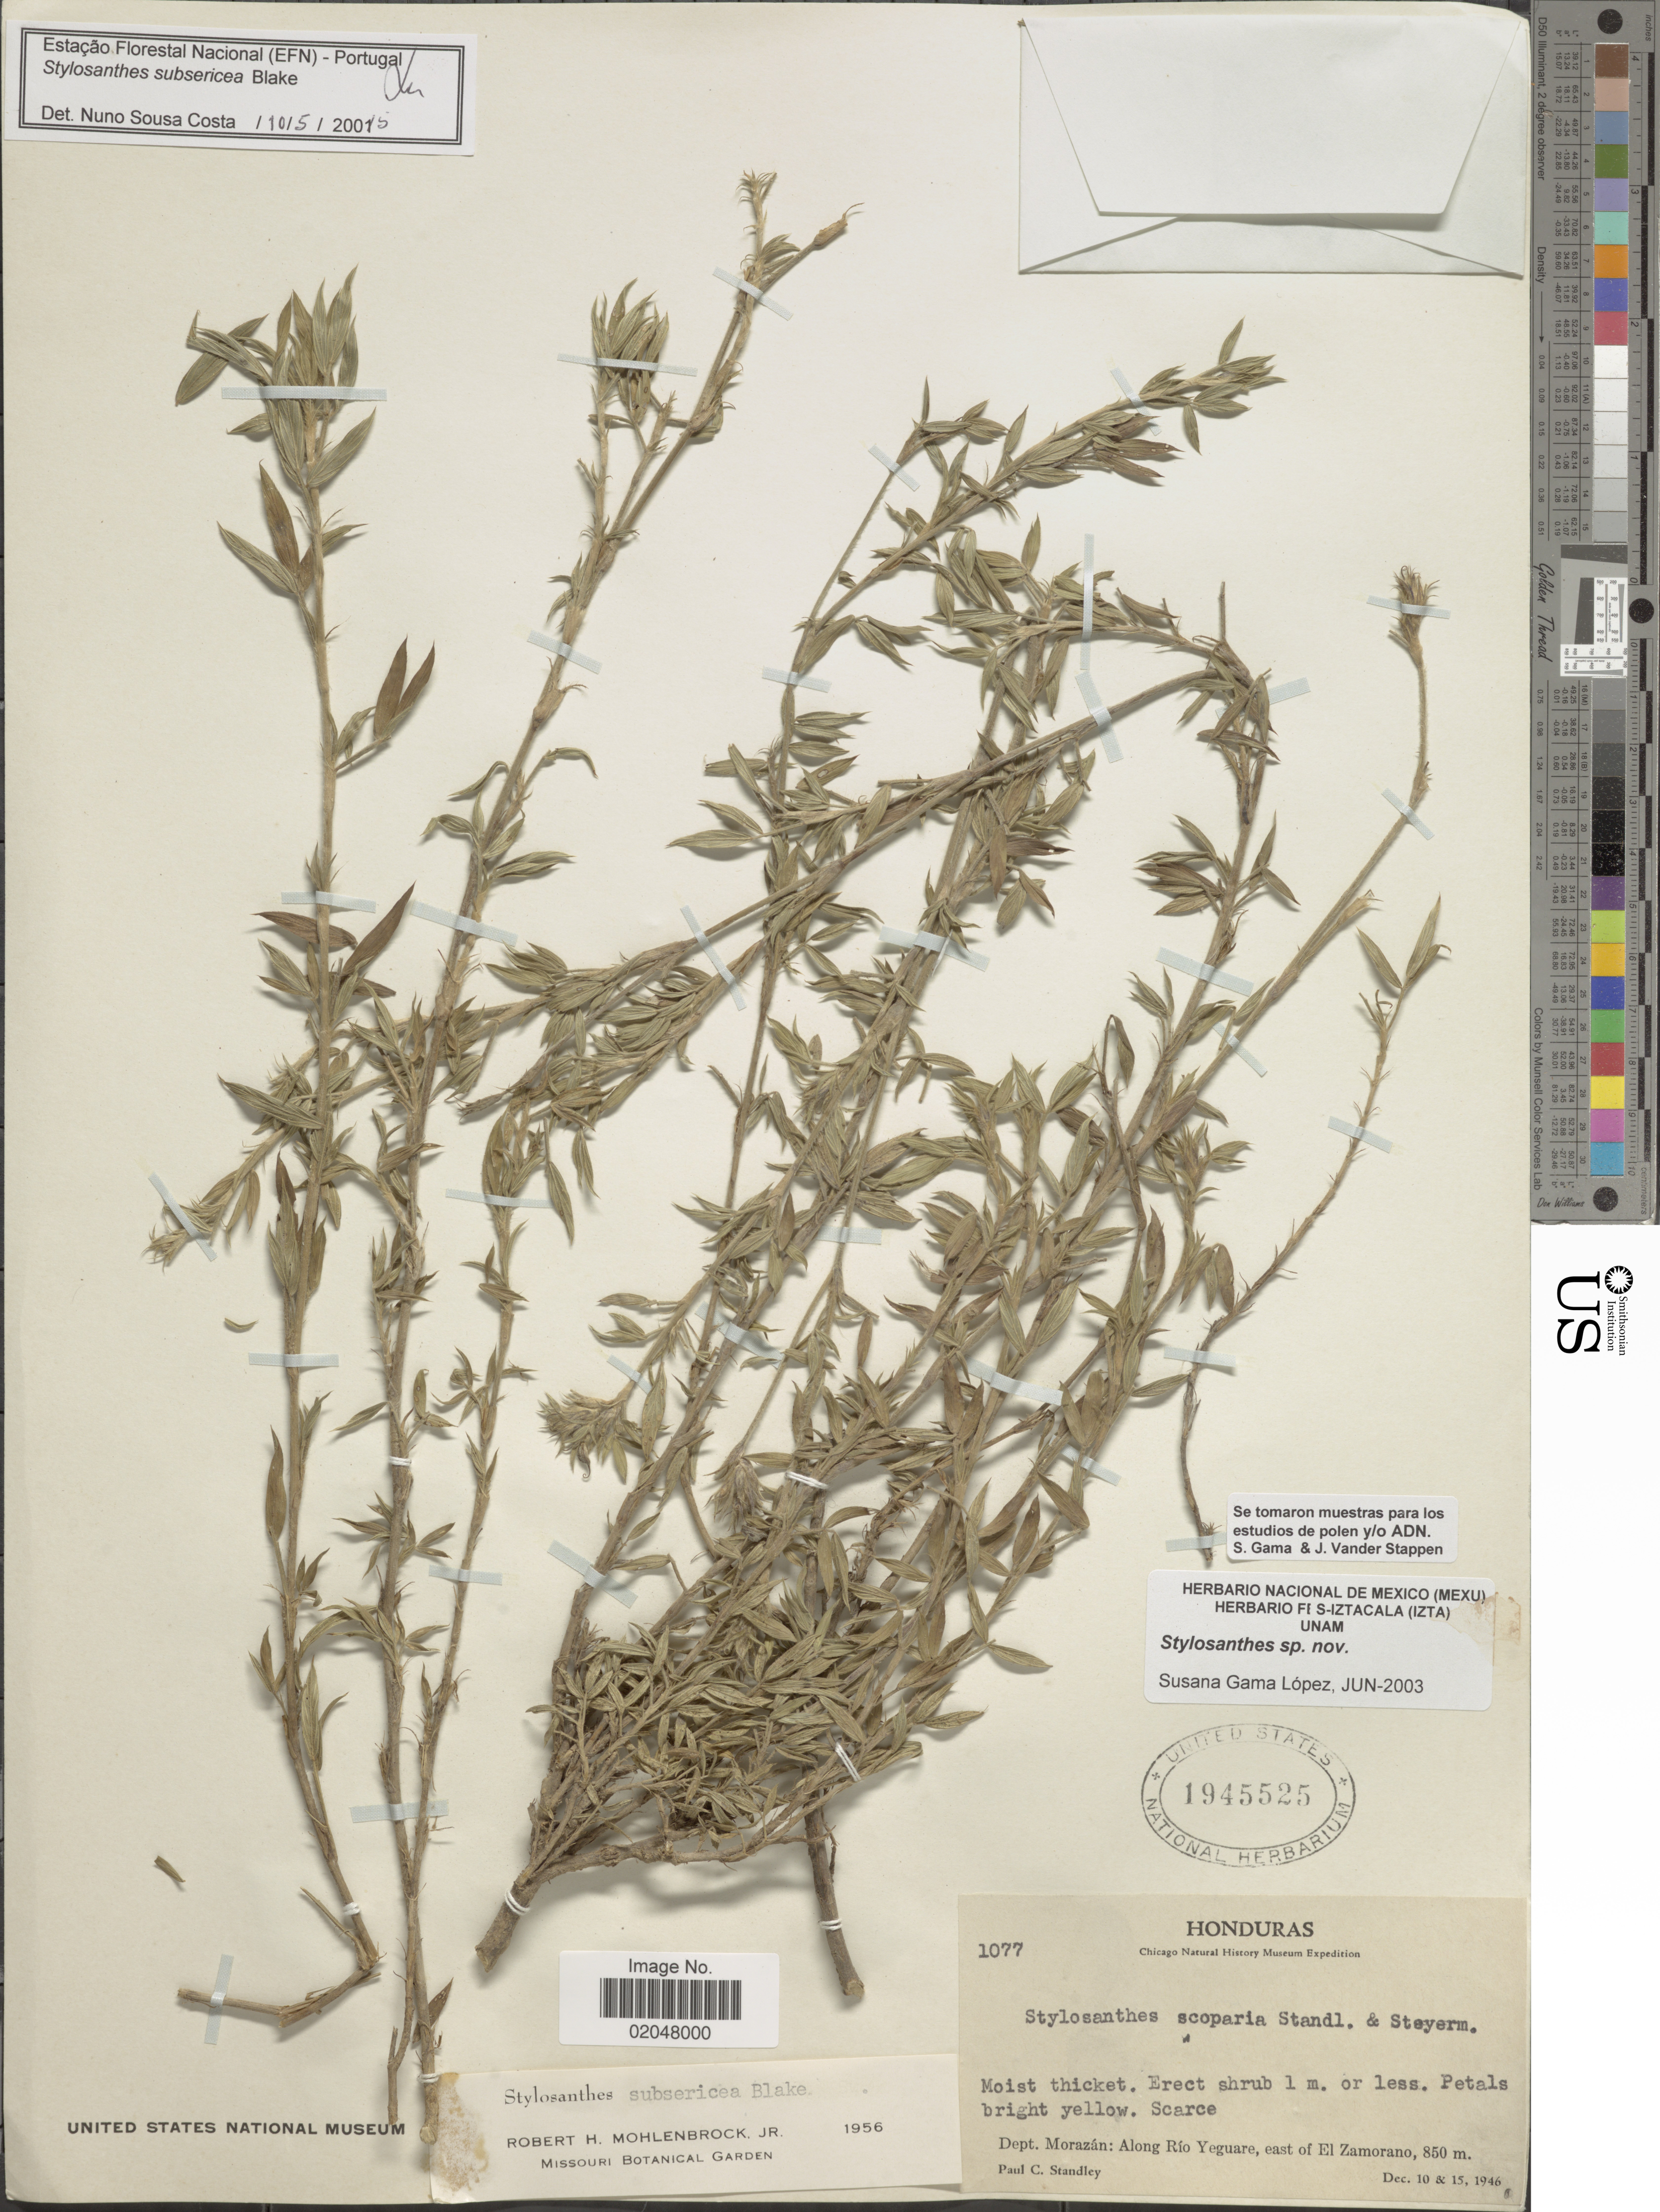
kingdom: Plantae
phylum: Tracheophyta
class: Magnoliopsida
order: Fabales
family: Fabaceae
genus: Stylosanthes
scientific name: Stylosanthes subsericea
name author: S.F. Blake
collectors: P. C. Standley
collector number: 1077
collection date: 1946-12-10/1946-12-15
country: Honduras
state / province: Fco. Morazán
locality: Along Rio Yeguare, east of El Zamorano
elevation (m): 850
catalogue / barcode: US 1945525